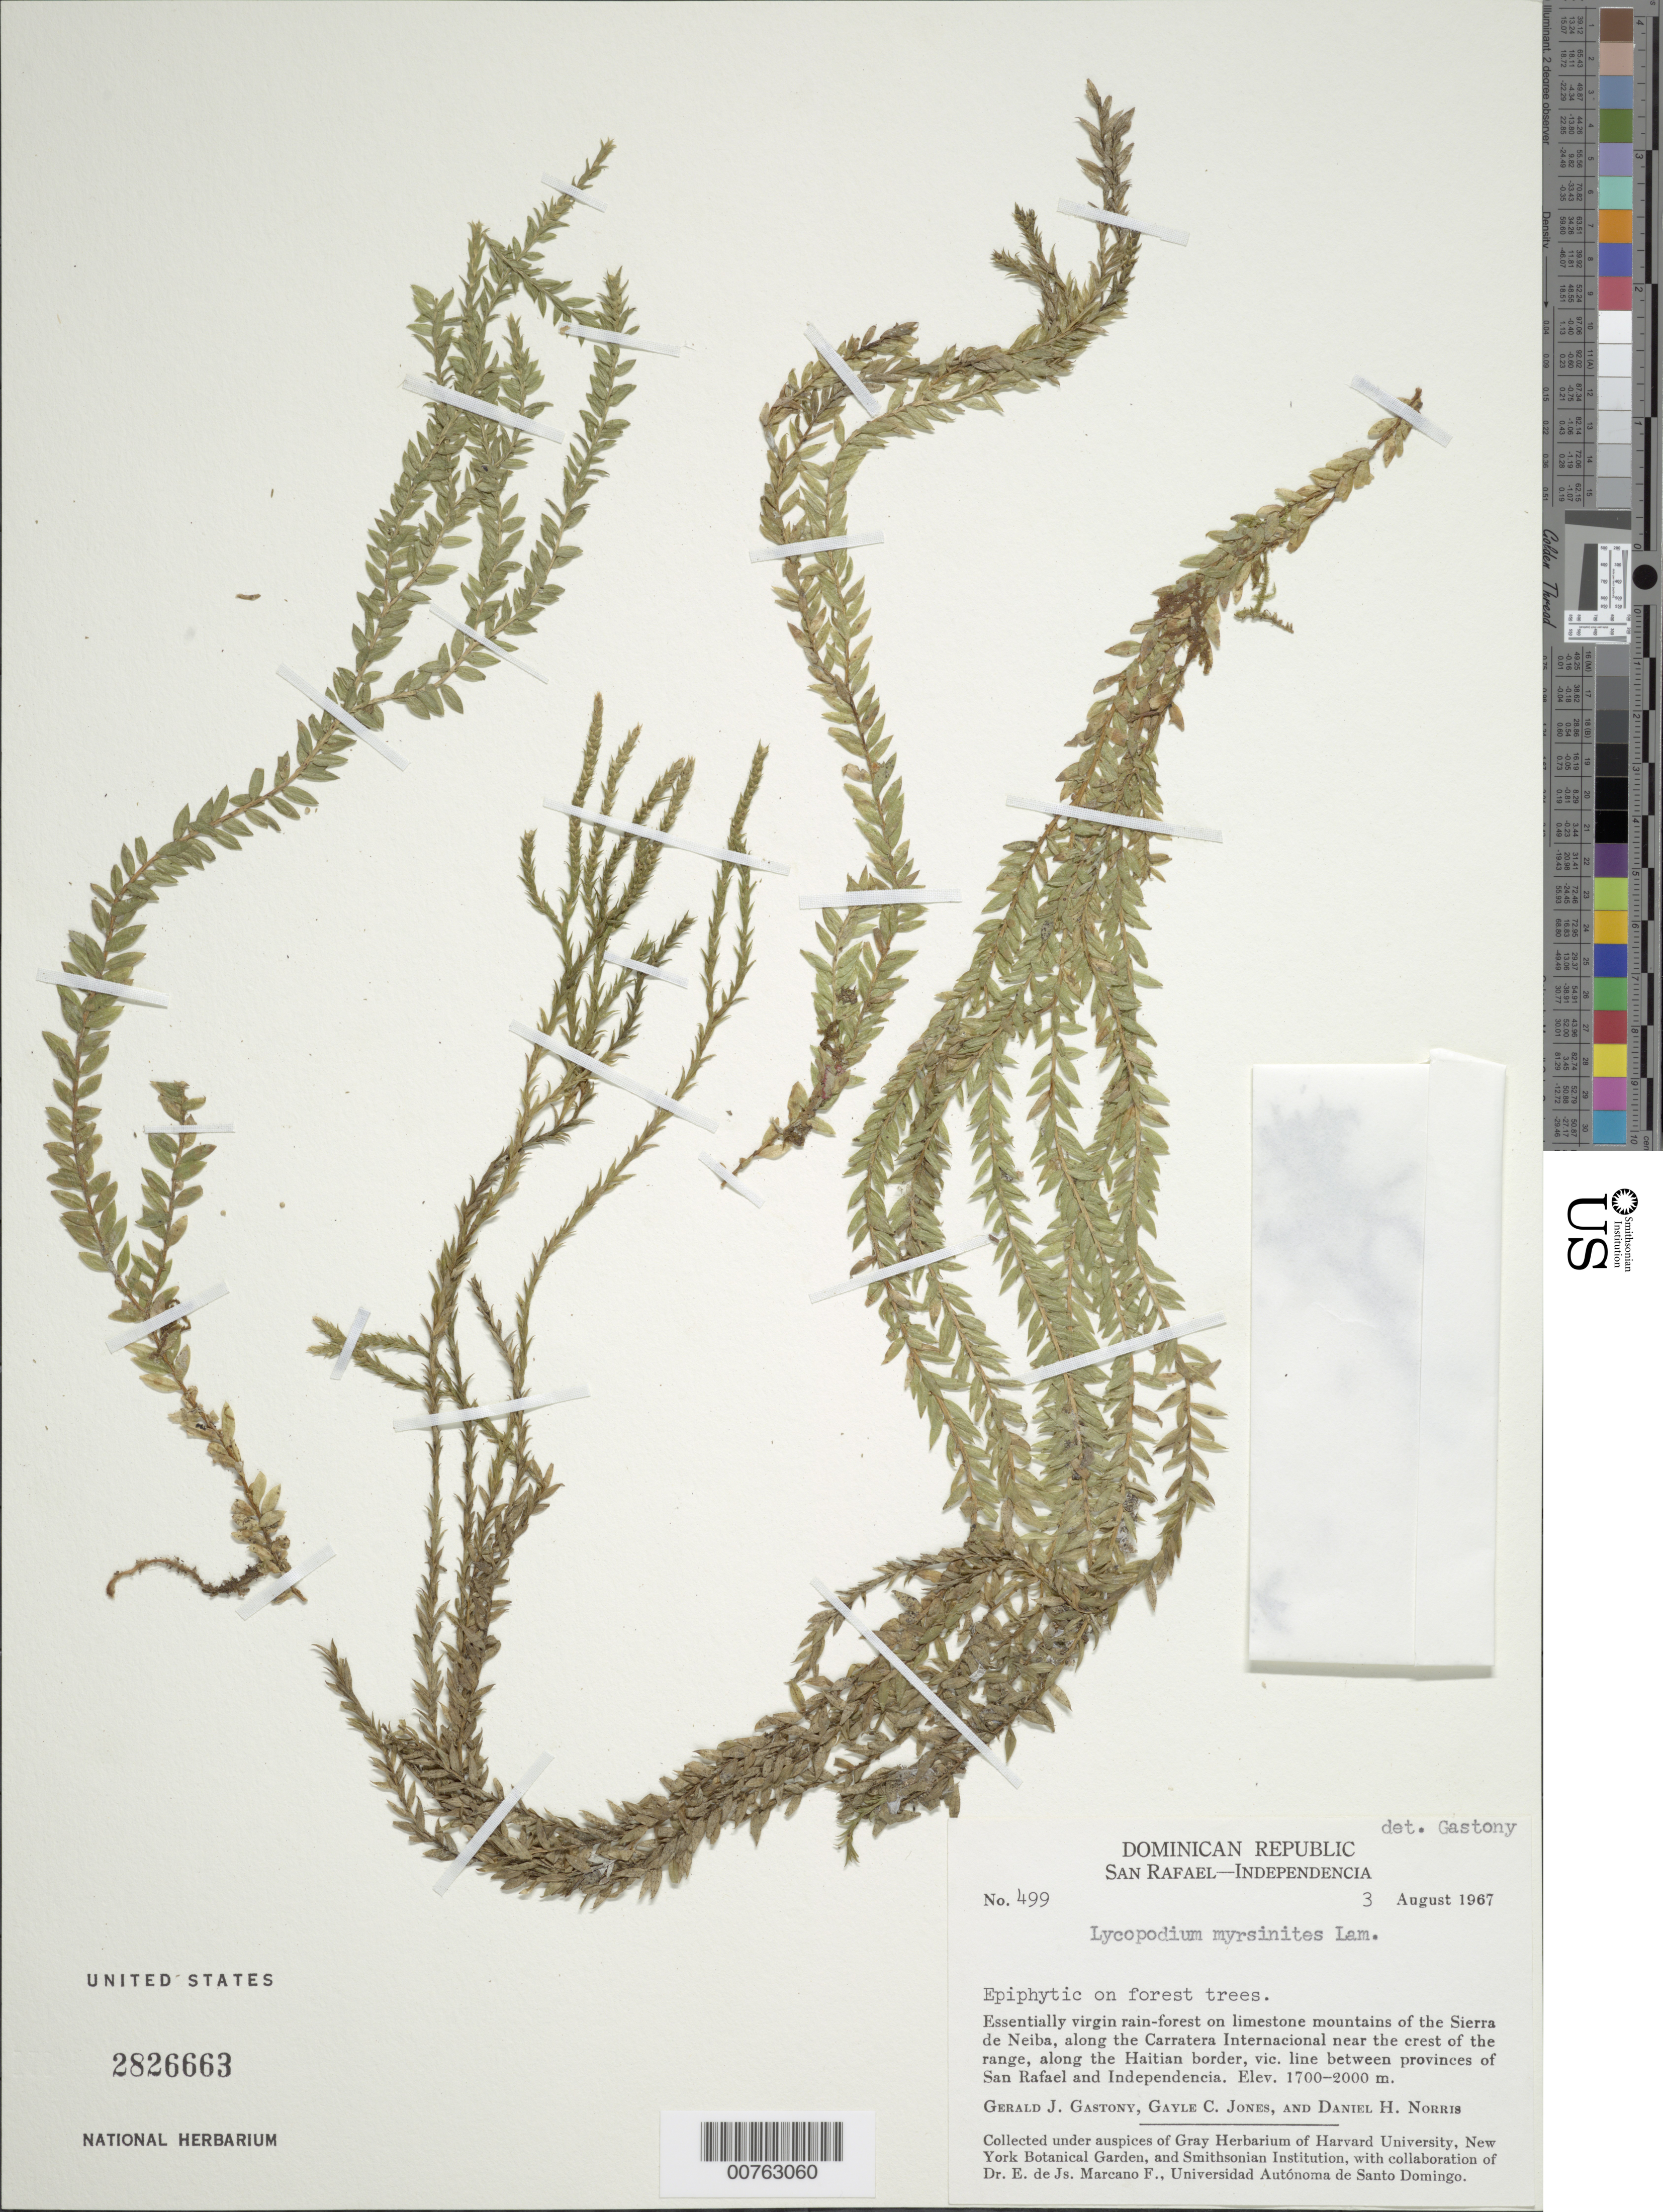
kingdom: Plantae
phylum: Tracheophyta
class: Lycopodiopsida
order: Lycopodiales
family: Lycopodiaceae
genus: Phlegmariurus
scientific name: Phlegmariurus myrsinites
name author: (Lam.) B. Øllg.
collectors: G. Gastony, G. C. Jones & D. H. Norris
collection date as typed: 03 Aug 1967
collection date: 1967-08-03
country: Dominican Republic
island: Hispaniola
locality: Limestone mountains of Sierra de Neiba, along the Carretera Internacional near the crest of the range, along the Haitian border, vicinity line between provinces of San Rafael and Independencia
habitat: Essentially virgin rain-forest; epiphytic on forest trees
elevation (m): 1700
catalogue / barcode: US 2826663